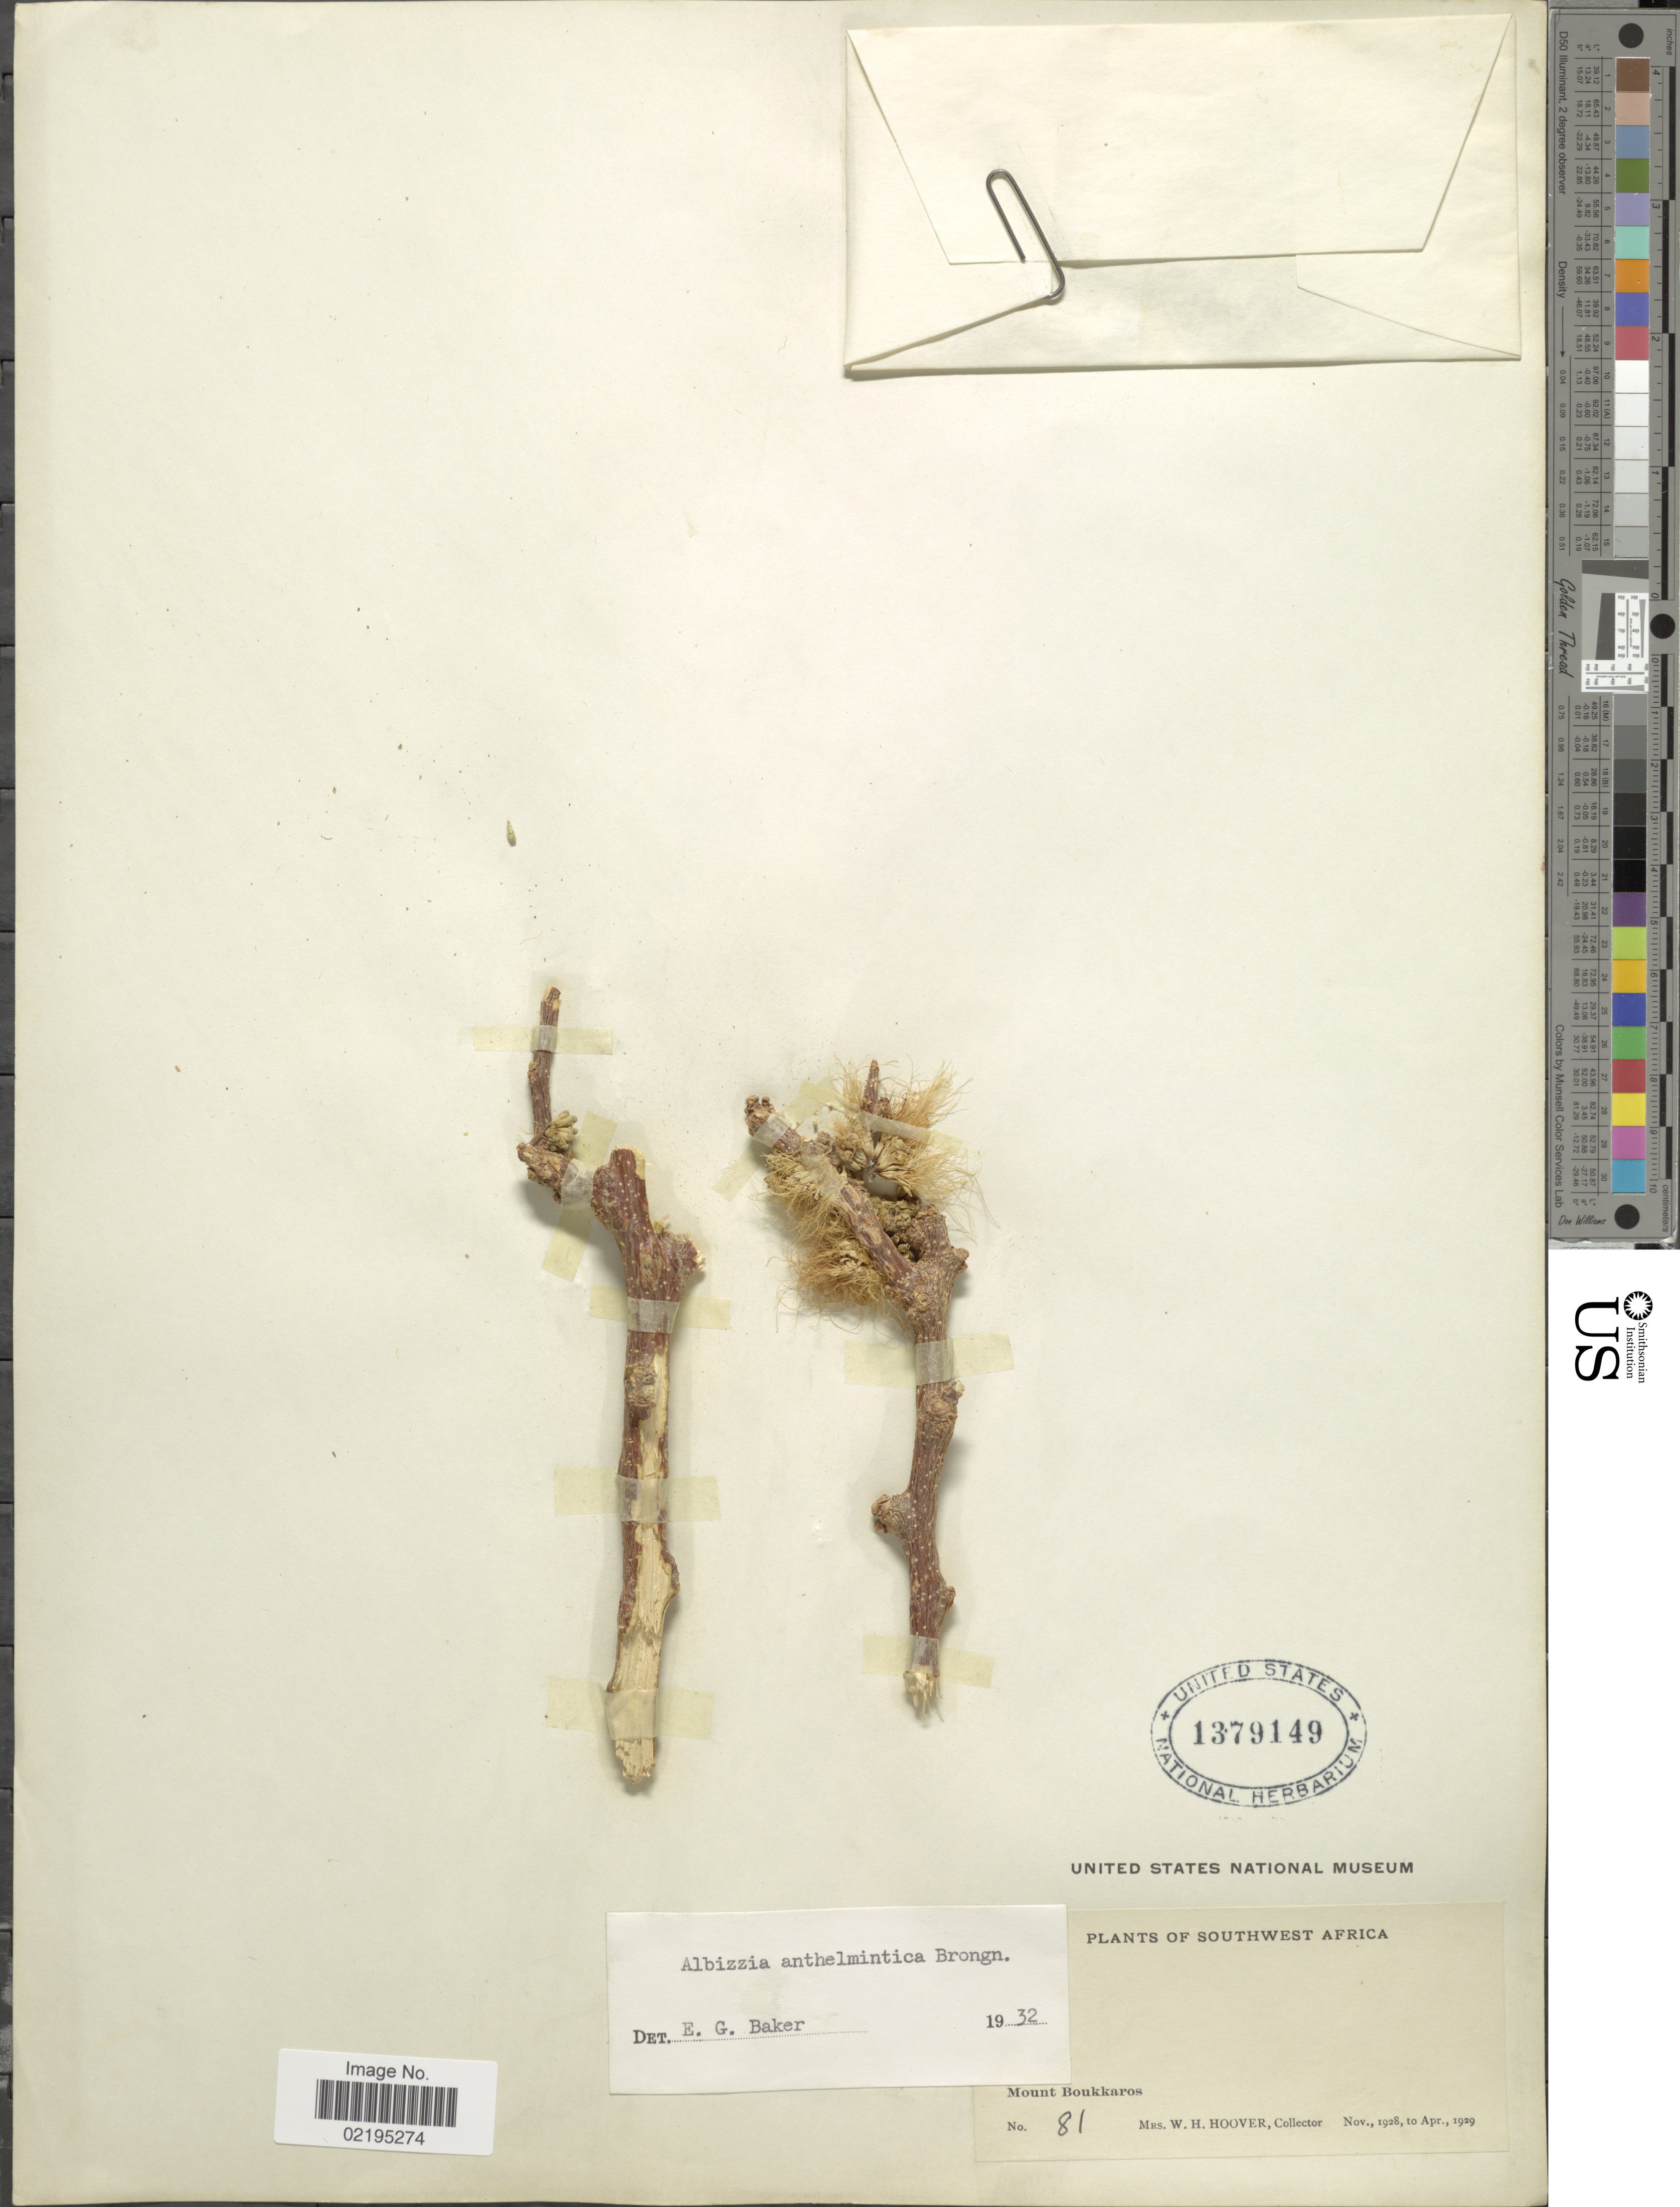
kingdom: Plantae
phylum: Tracheophyta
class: Magnoliopsida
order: Fabales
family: Fabaceae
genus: Albizia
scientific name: Albizia anthelmintica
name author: Brongn.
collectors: W. Hoover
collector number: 81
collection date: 1928-11/1929-04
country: Namibia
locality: Southwest Africa, Mount Brukkaros and Vicinity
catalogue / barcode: US 1379149